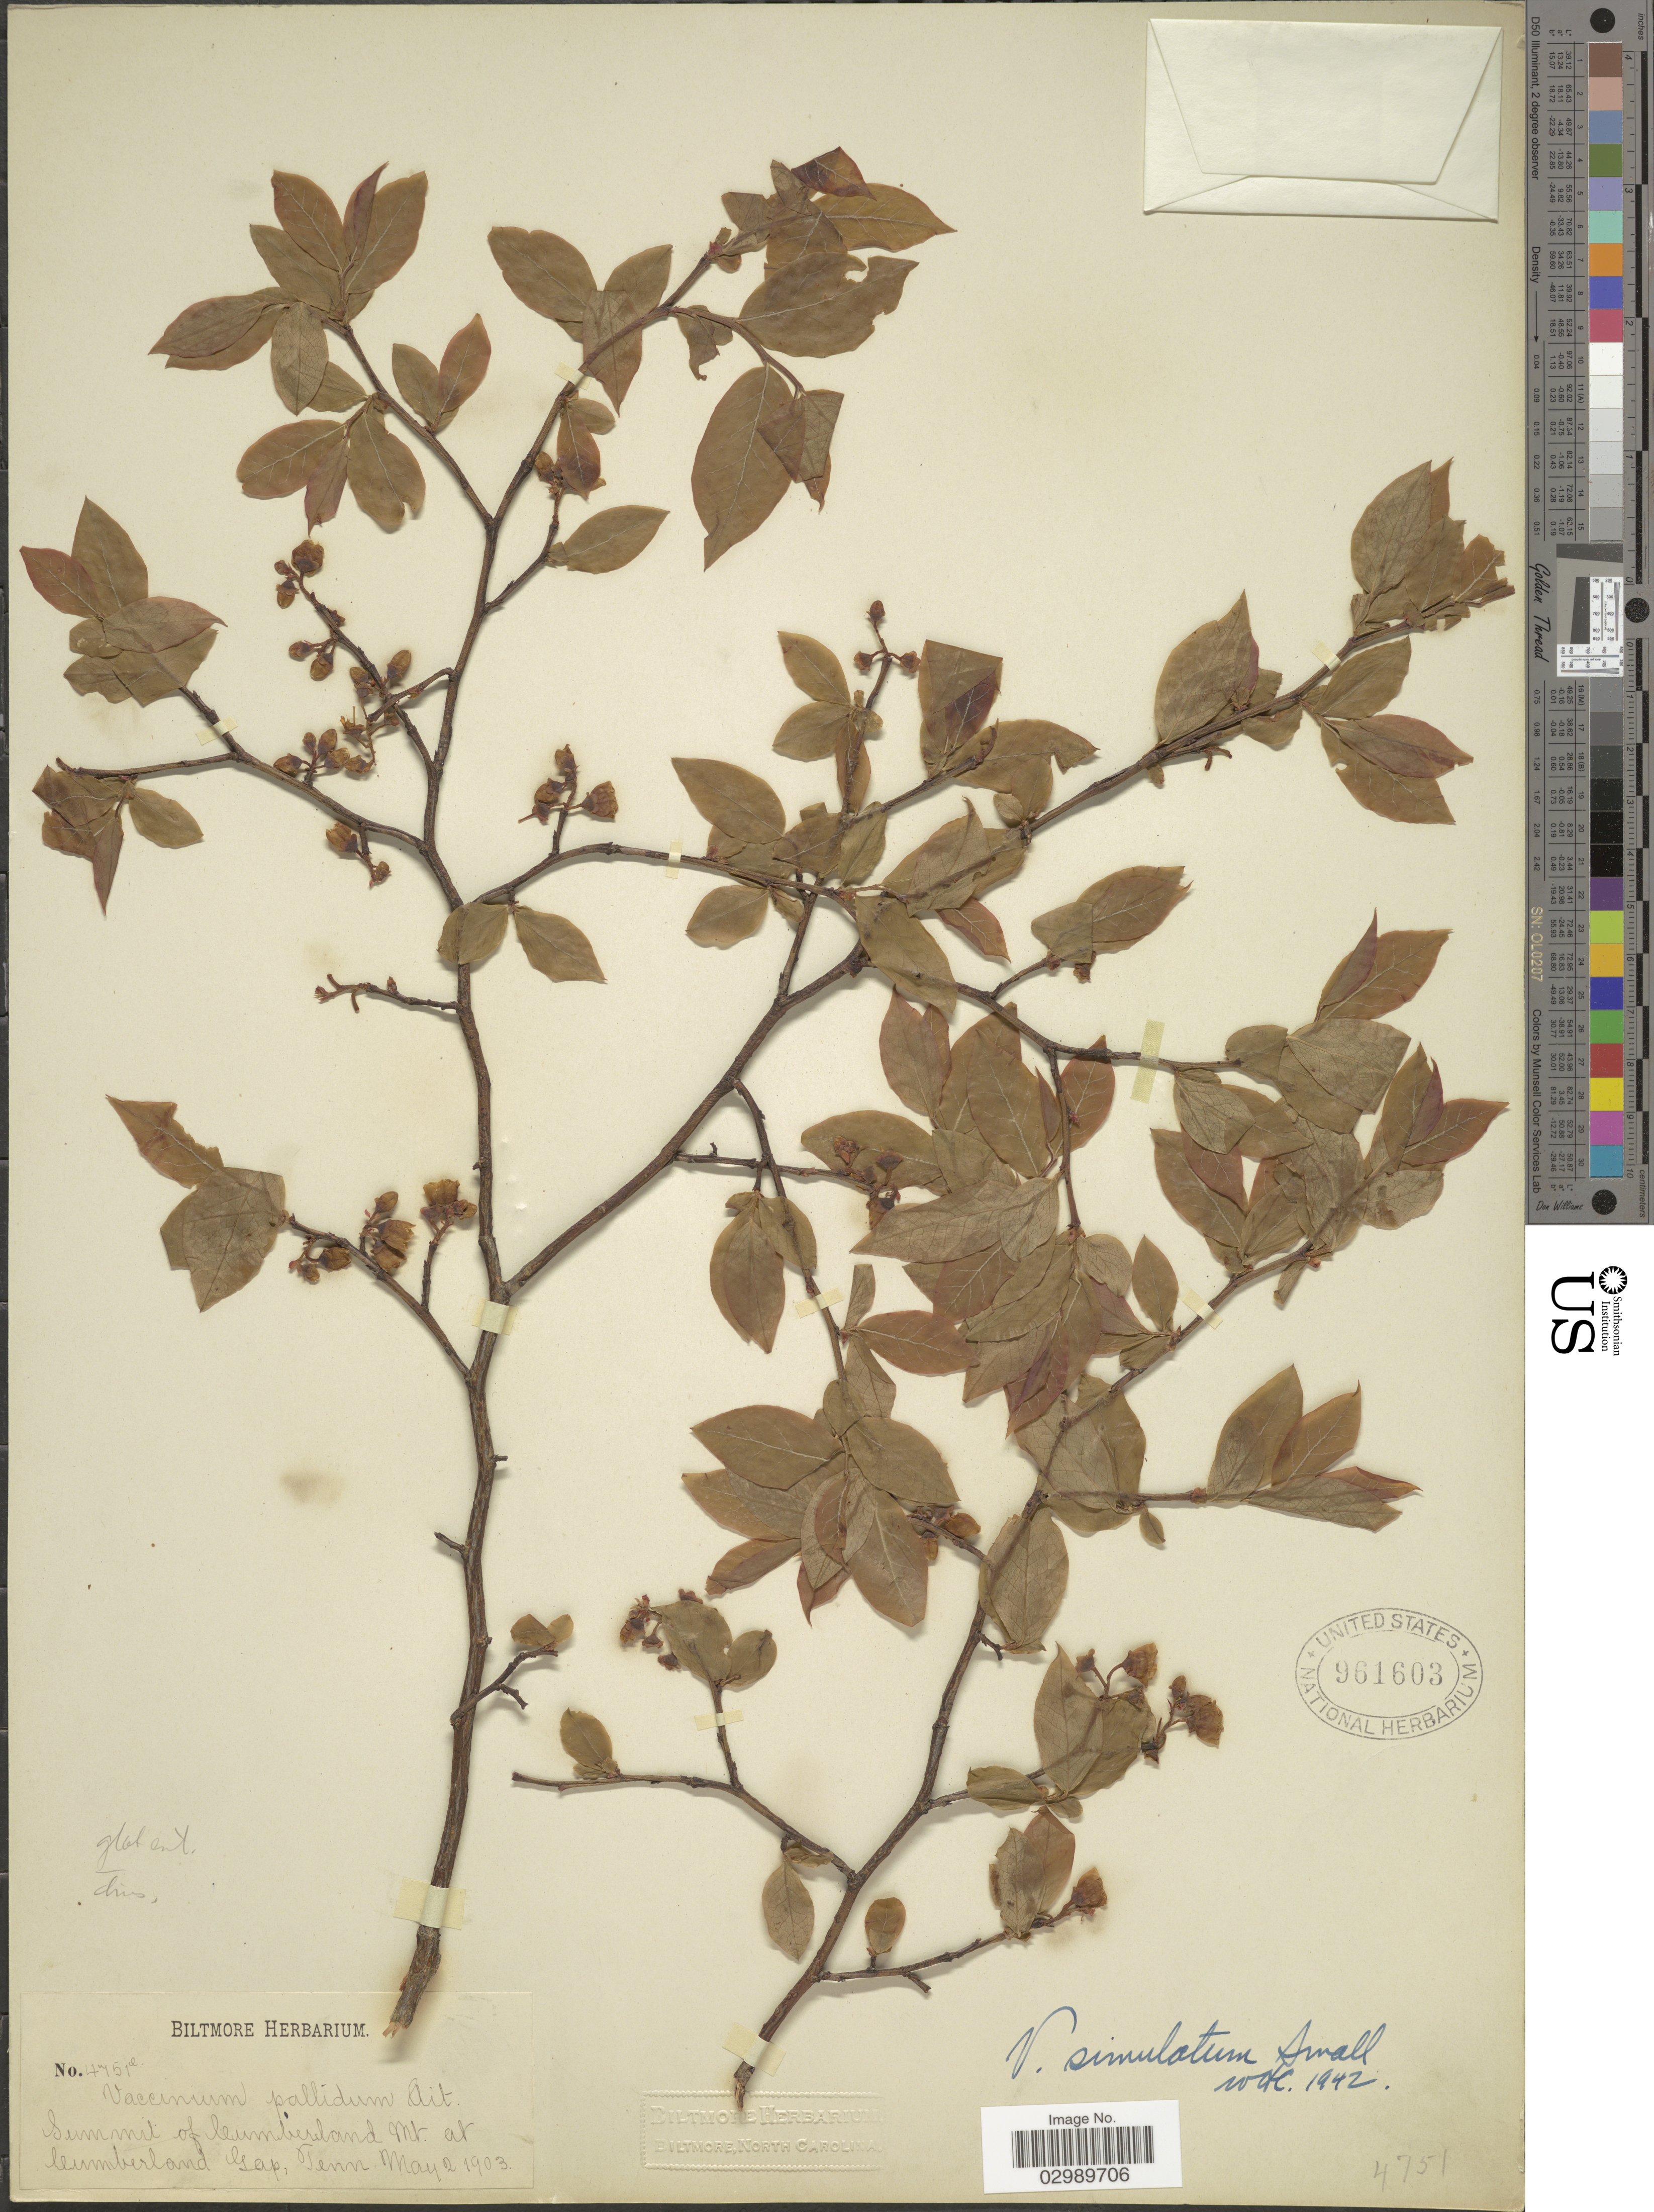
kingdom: Plantae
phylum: Tracheophyta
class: Magnoliopsida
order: Ericales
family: Ericaceae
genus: Vaccinium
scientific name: Vaccinium simulatum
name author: Small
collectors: ex herb. Biltmore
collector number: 4751e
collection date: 1903-05-02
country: United States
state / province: Tennessee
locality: Summit of Cumberland Mt. at Cumberland Gap.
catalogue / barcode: US 961603